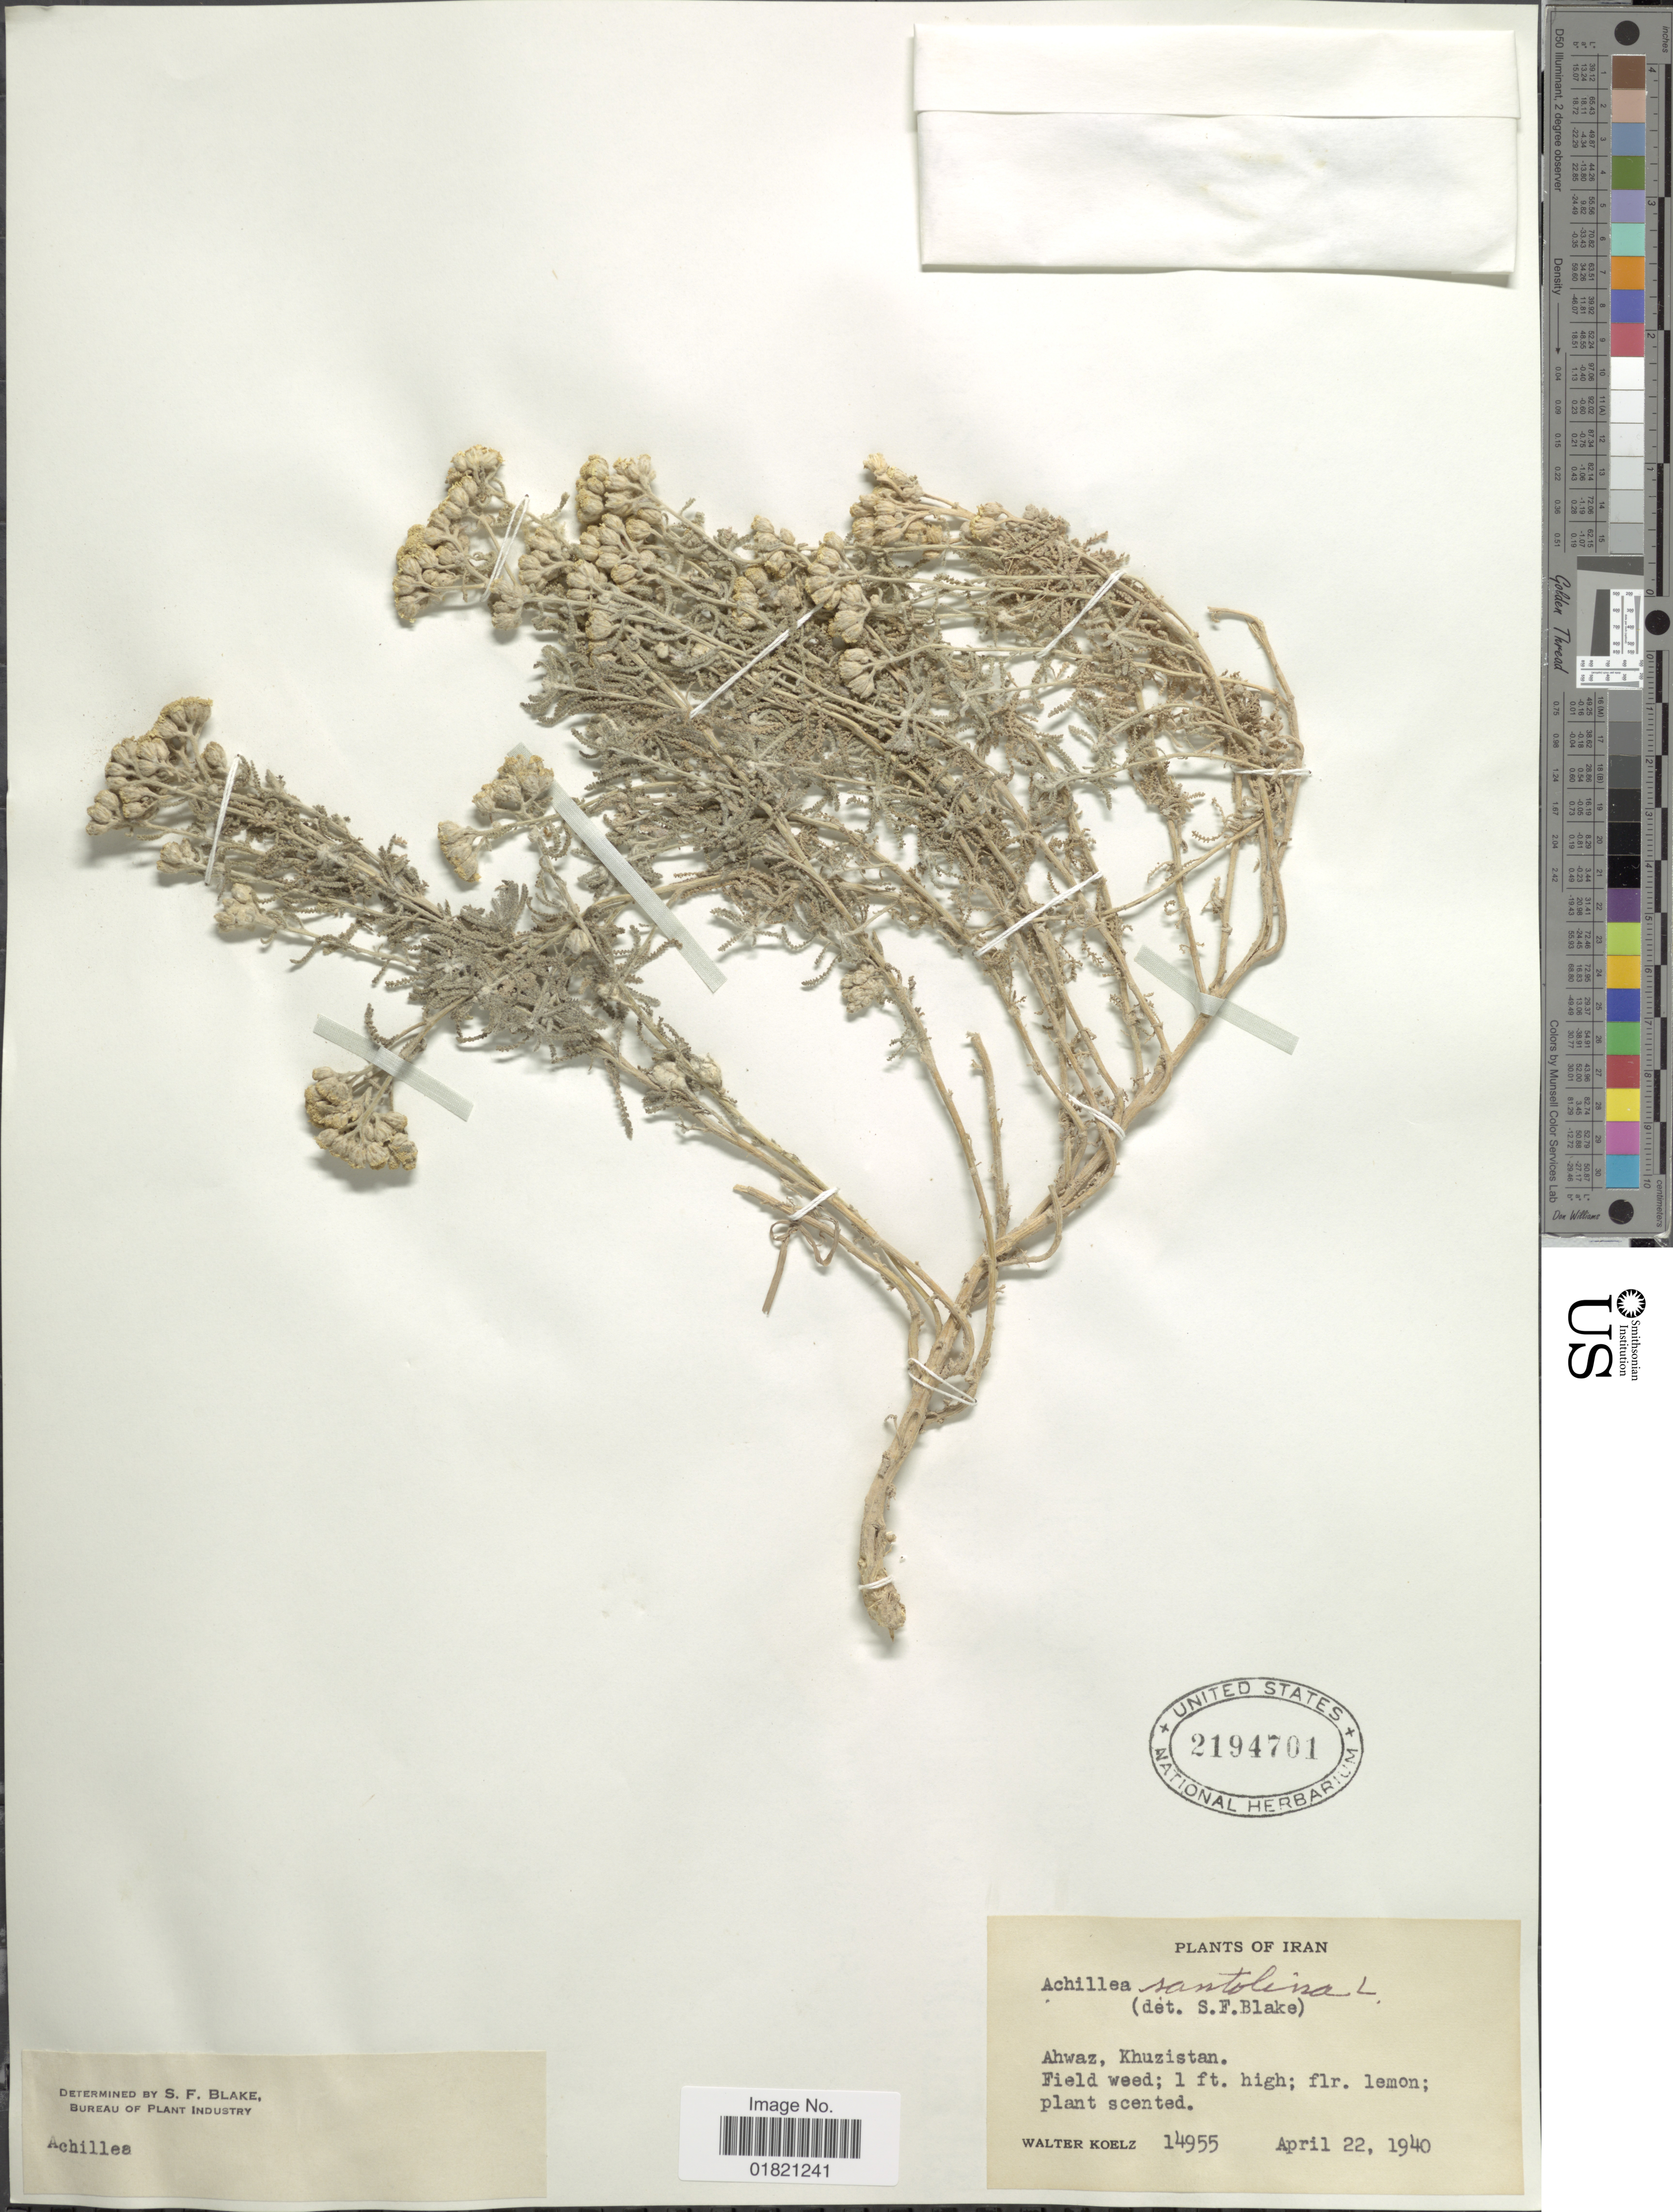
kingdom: Plantae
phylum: Tracheophyta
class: Magnoliopsida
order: Asterales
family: Asteraceae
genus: Achillea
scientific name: Achillea santolina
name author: L.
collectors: W. N. Koelz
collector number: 14955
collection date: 1940-04-22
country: Iran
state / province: Khuzestan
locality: Ahwaz, Khuzistan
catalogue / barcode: US 2194701